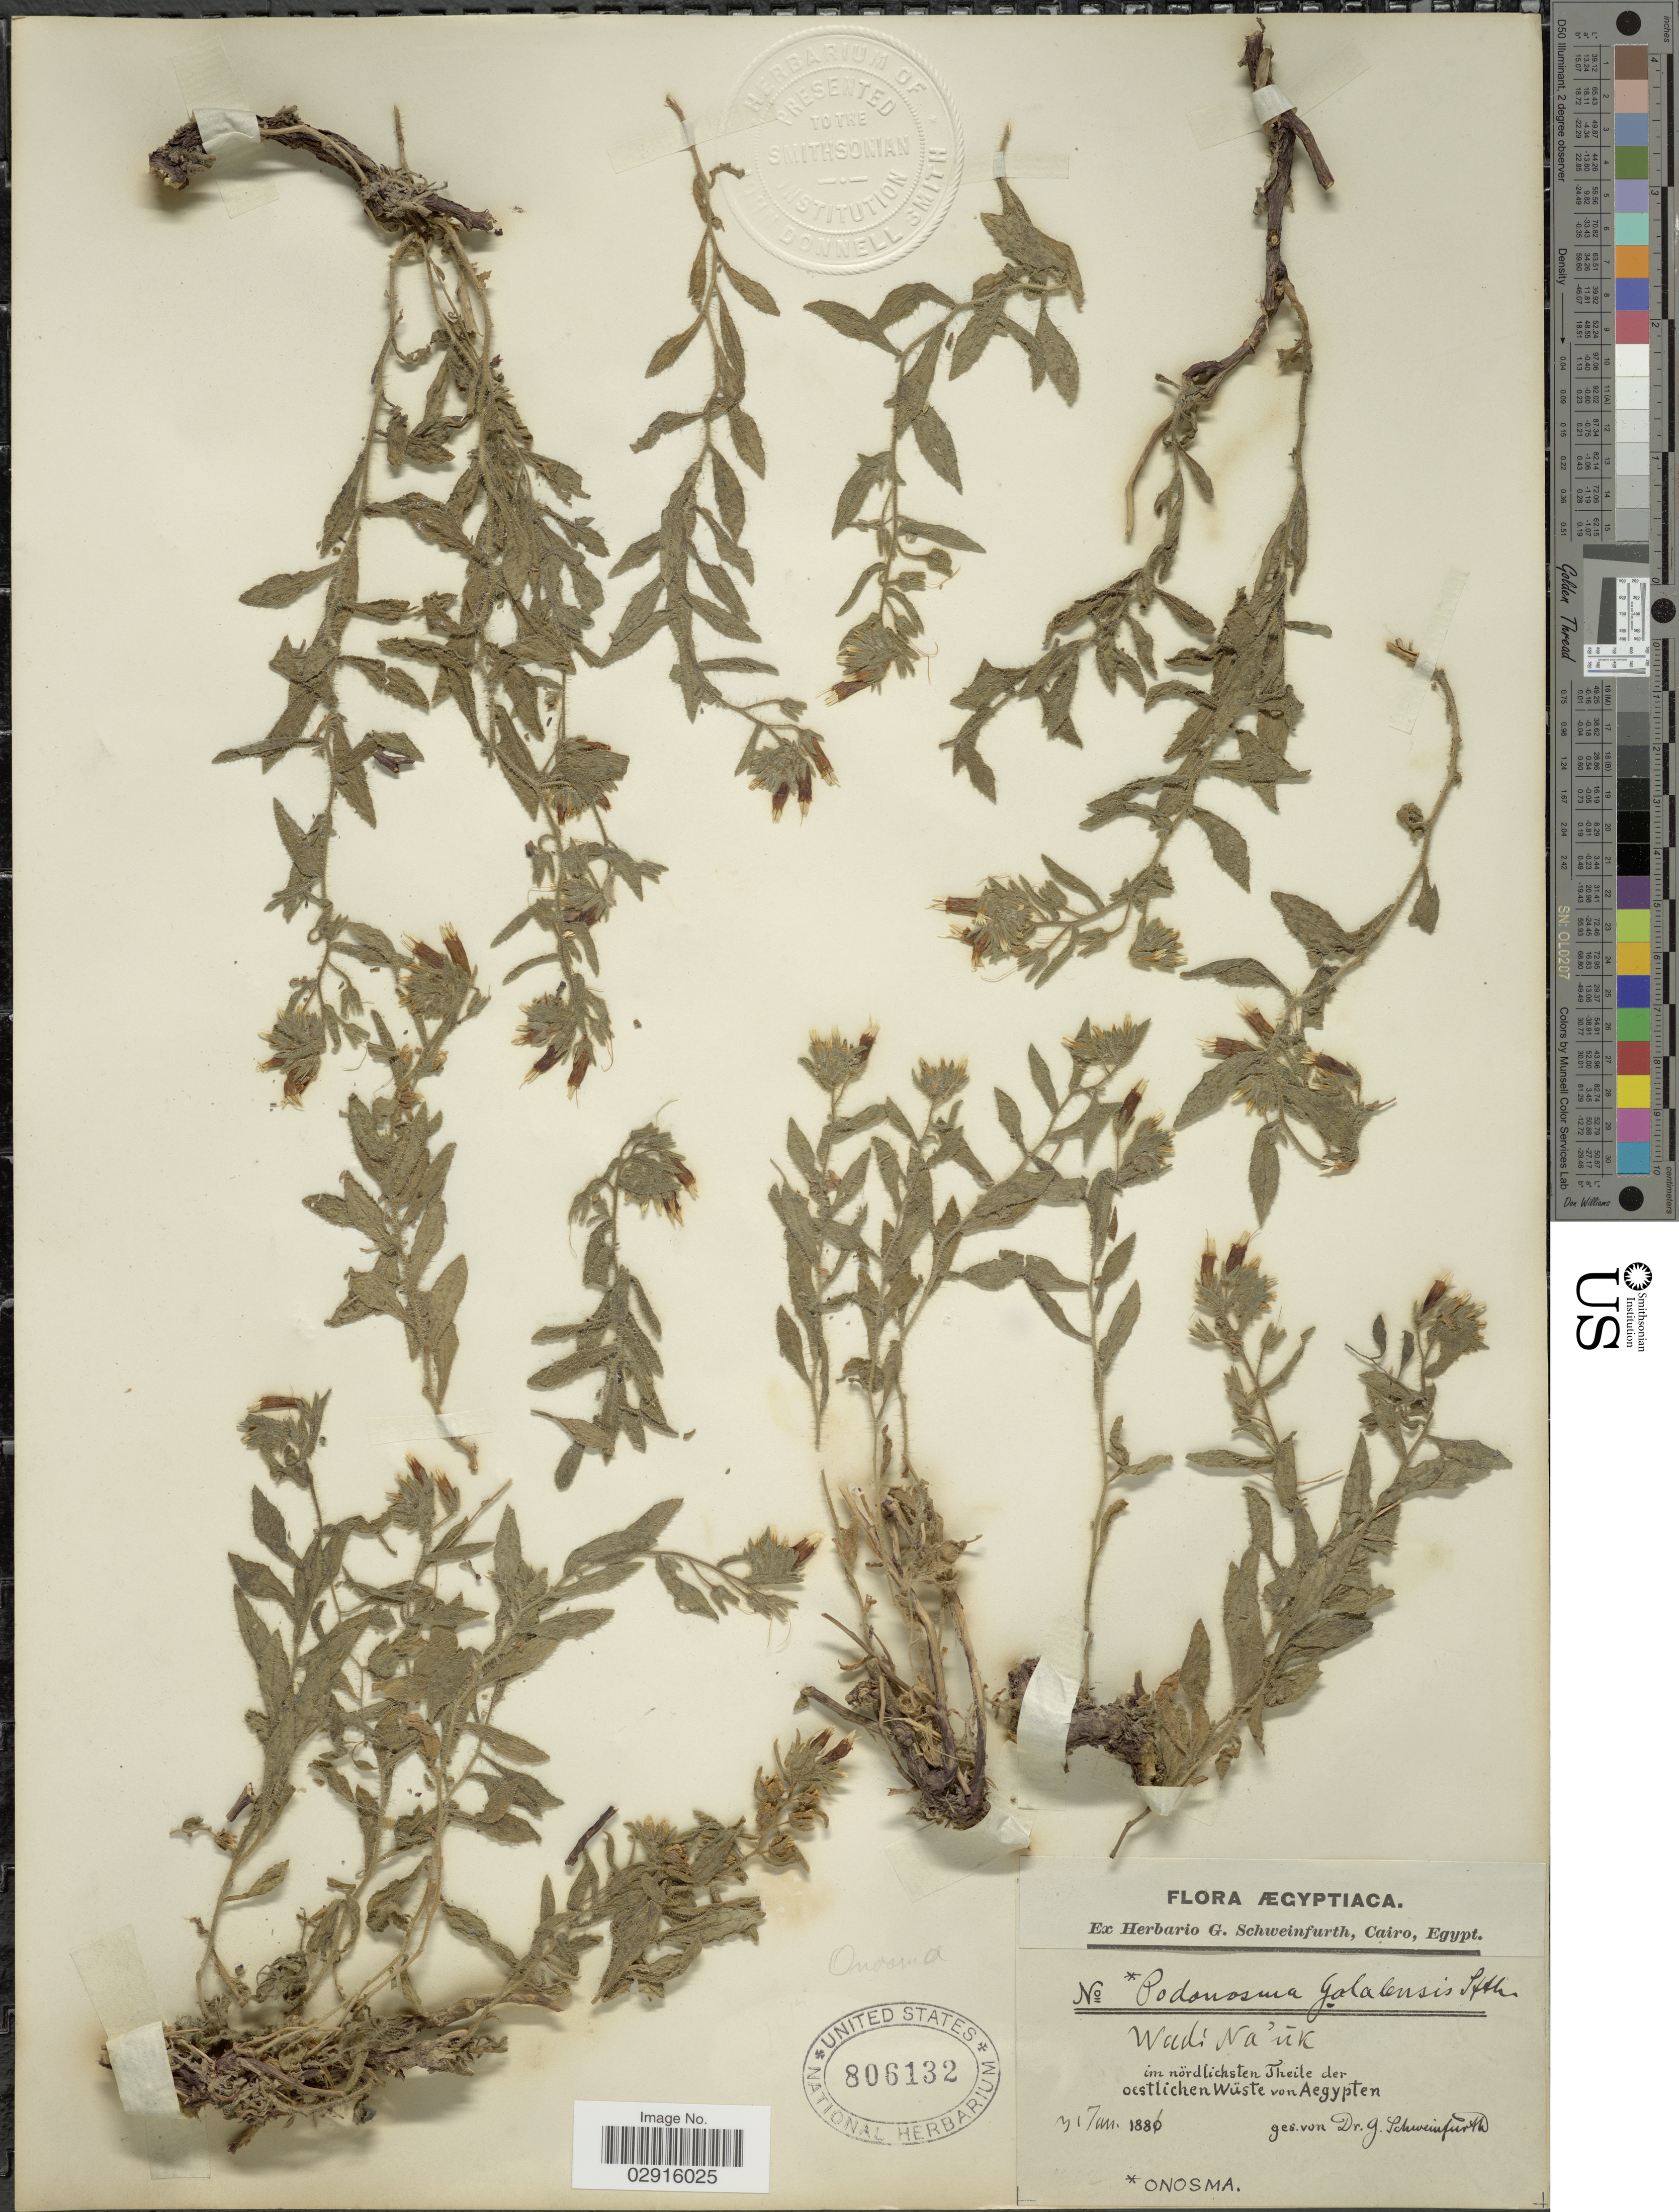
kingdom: Plantae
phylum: Tracheophyta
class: Magnoliopsida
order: Boraginales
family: Boraginaceae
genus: Onosma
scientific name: Onosma galalensis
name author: (Schweinf. ex Boiss.) Täckh. & Boulos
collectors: G. A. Schweinfurth (herbarium)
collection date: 1881-01-31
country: Egypt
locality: Wadi Na'ük, im nördlichsten Theile der oestlichen Wüste von Aegypten.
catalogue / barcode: US 806132